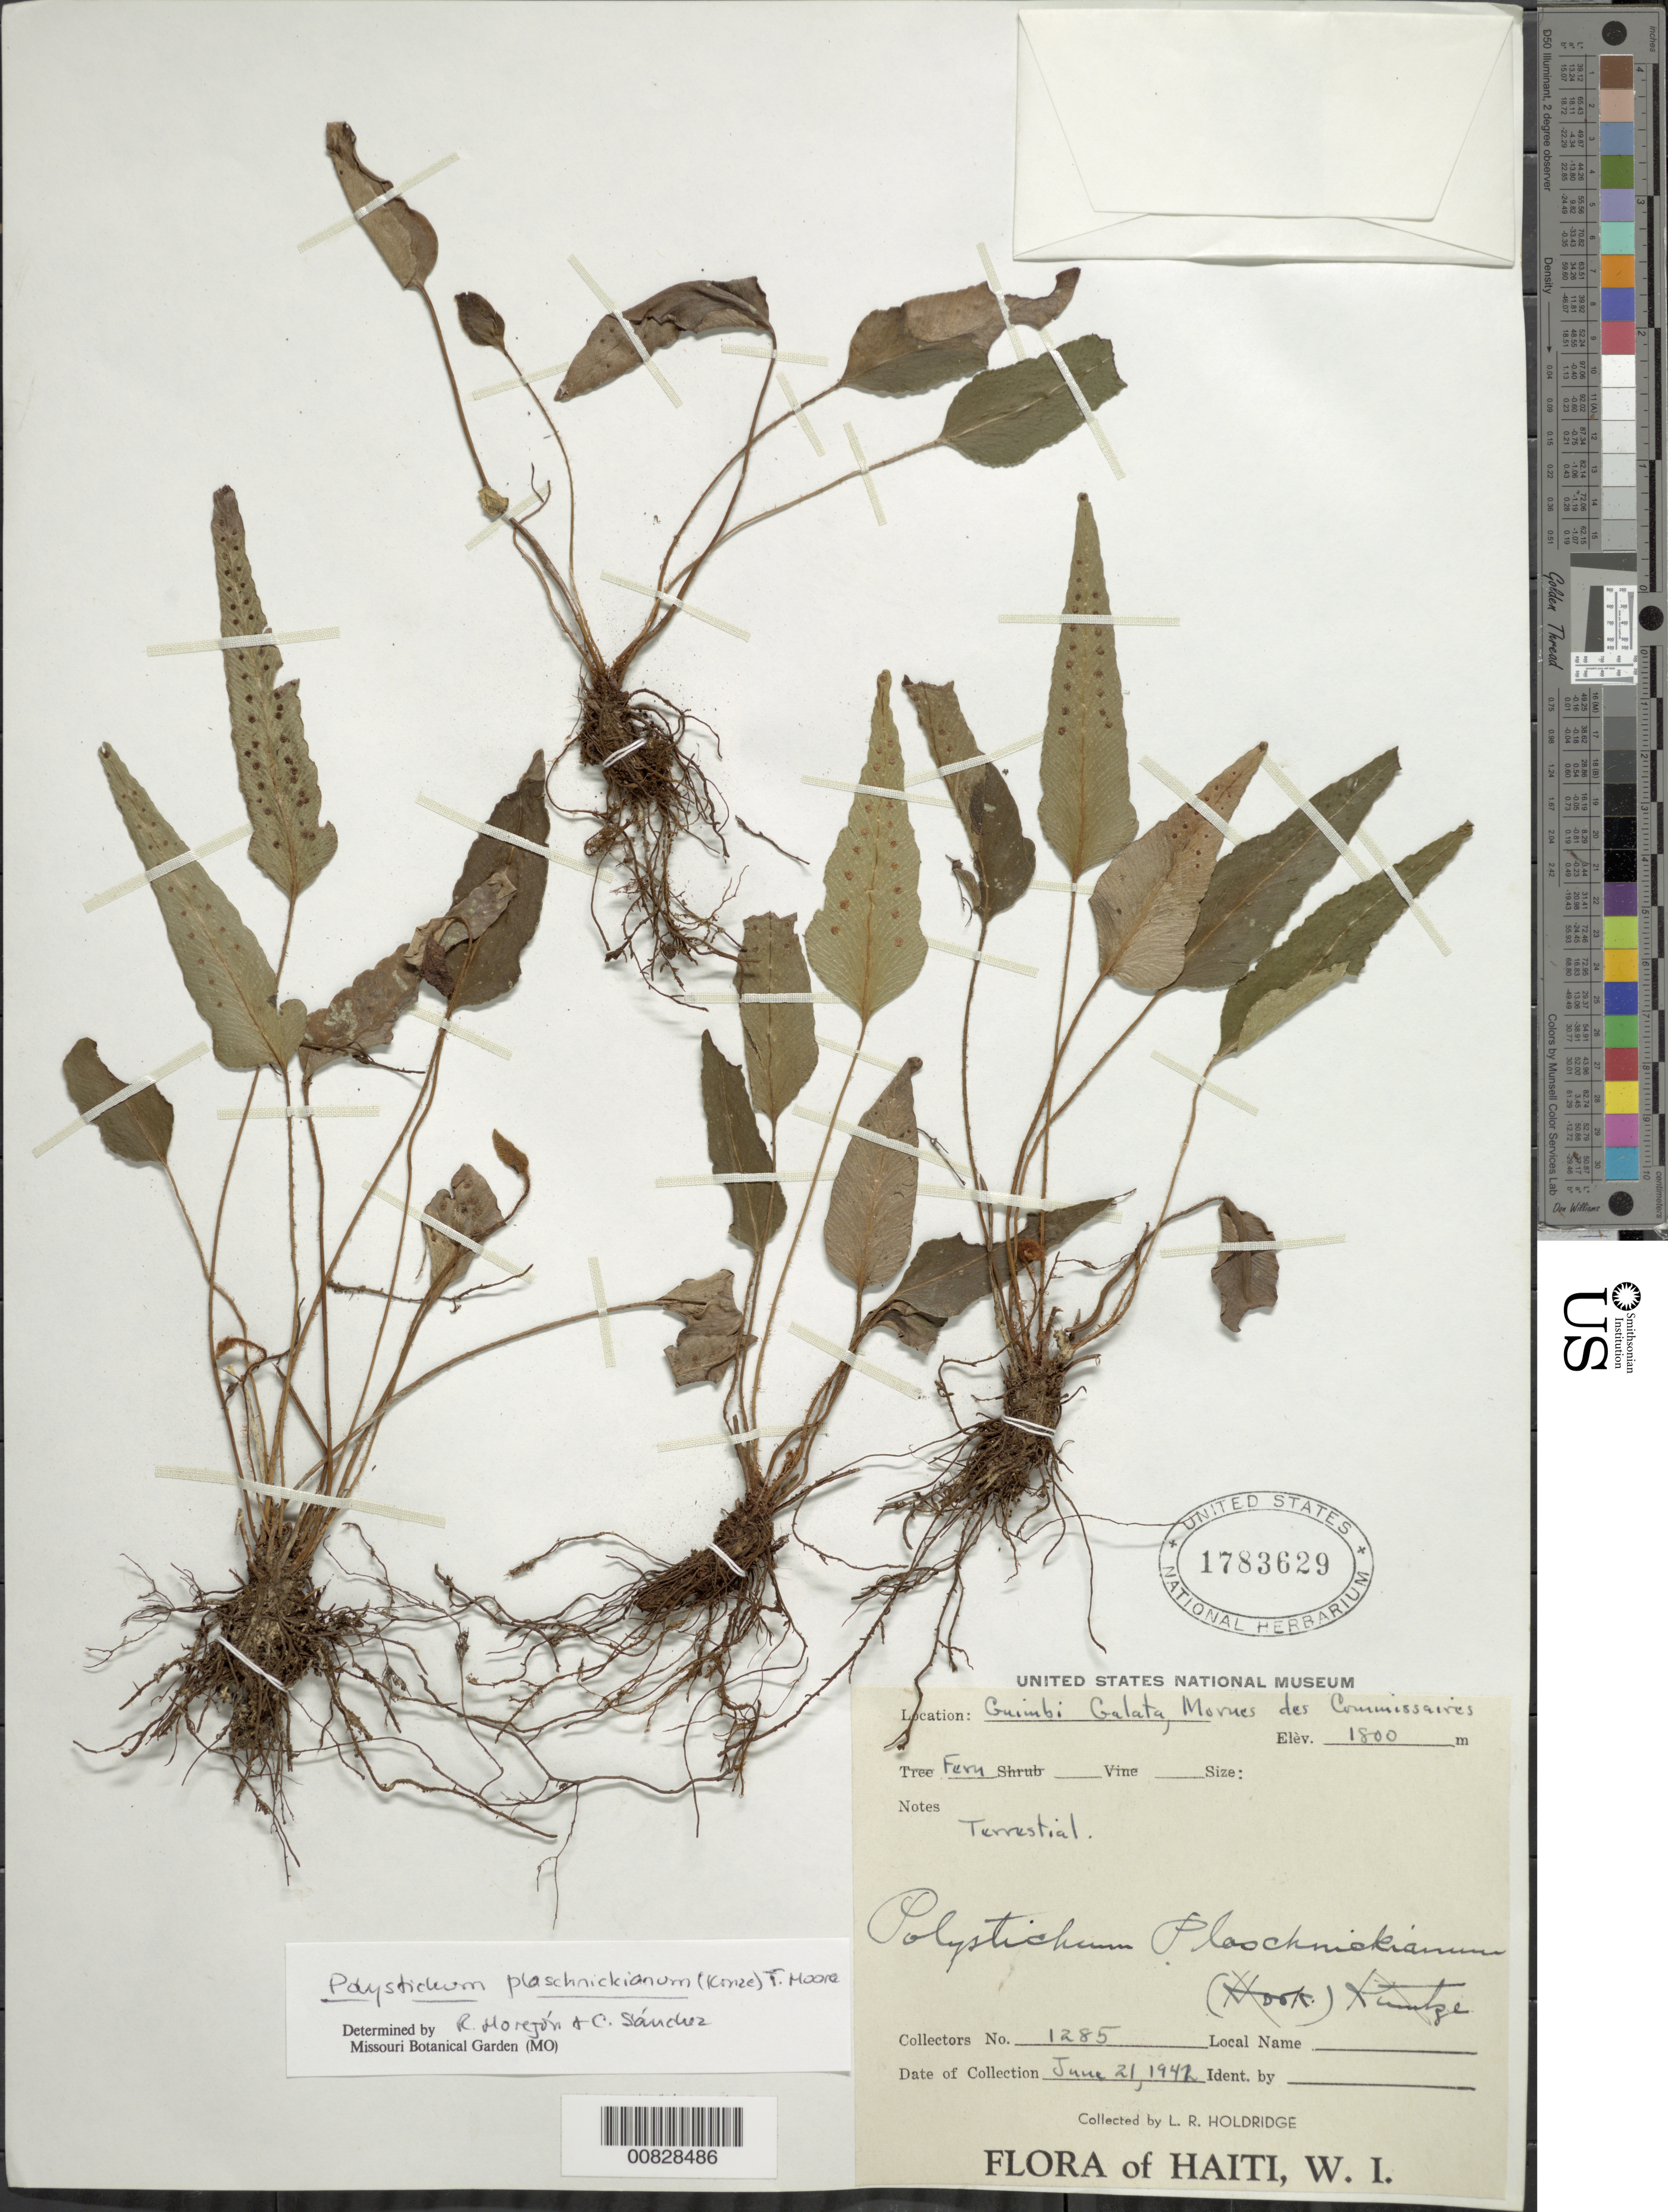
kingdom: Plantae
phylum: Tracheophyta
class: Polypodiopsida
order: Polypodiales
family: Dryopteridaceae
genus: Polystichum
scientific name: Polystichum plaschnickianum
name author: (Kunze) Moore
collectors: L. Holdridge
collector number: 1285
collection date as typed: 21 Jun 1942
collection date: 1942-06-21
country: Haiti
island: Hispaniola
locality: Guimbi Galata, Mornes des Commissaires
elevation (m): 1800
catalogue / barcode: US 1783629